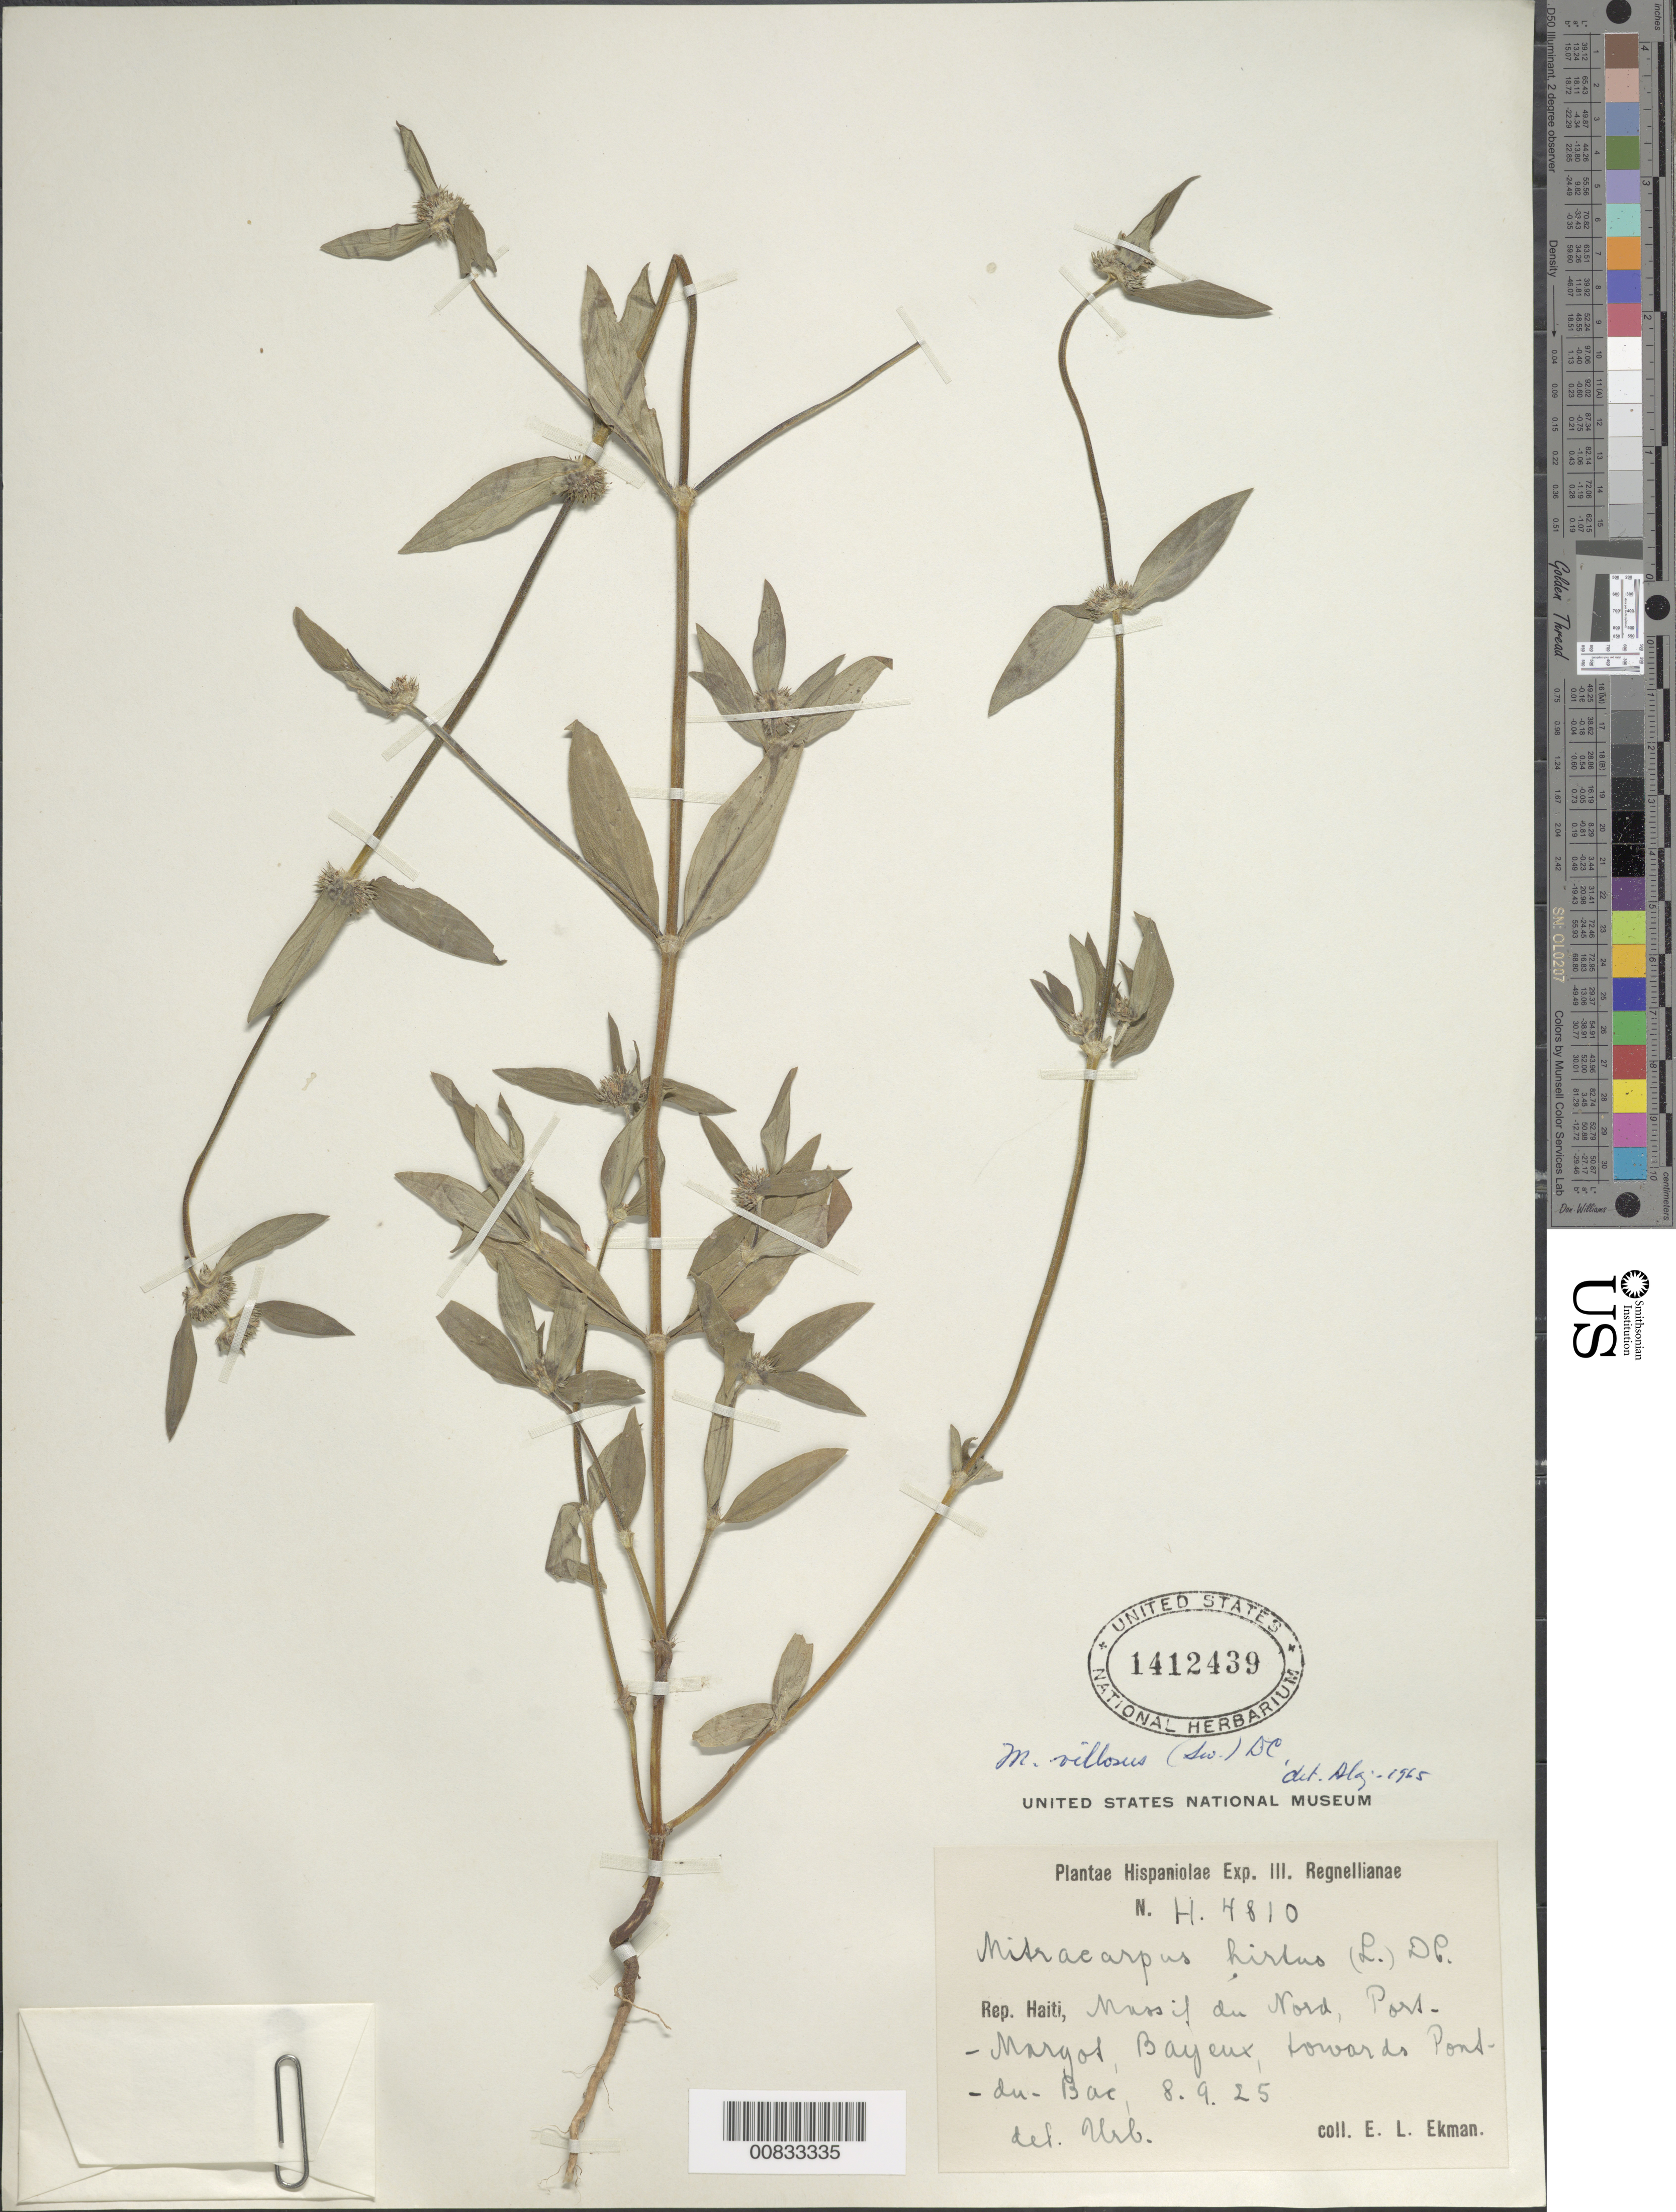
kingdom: Plantae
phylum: Tracheophyta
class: Magnoliopsida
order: Gentianales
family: Rubiaceae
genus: Mitracarpus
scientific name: Mitracarpus hirtus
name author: (L.) DC.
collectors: E. L. Ekman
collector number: H 4810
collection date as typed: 08 Aug 1925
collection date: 1925-08-08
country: Haiti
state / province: Nord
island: Hispaniola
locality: Massif du Nord, Port-Margot, Bayeux, towards Port-du-Bac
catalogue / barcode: US 1412439